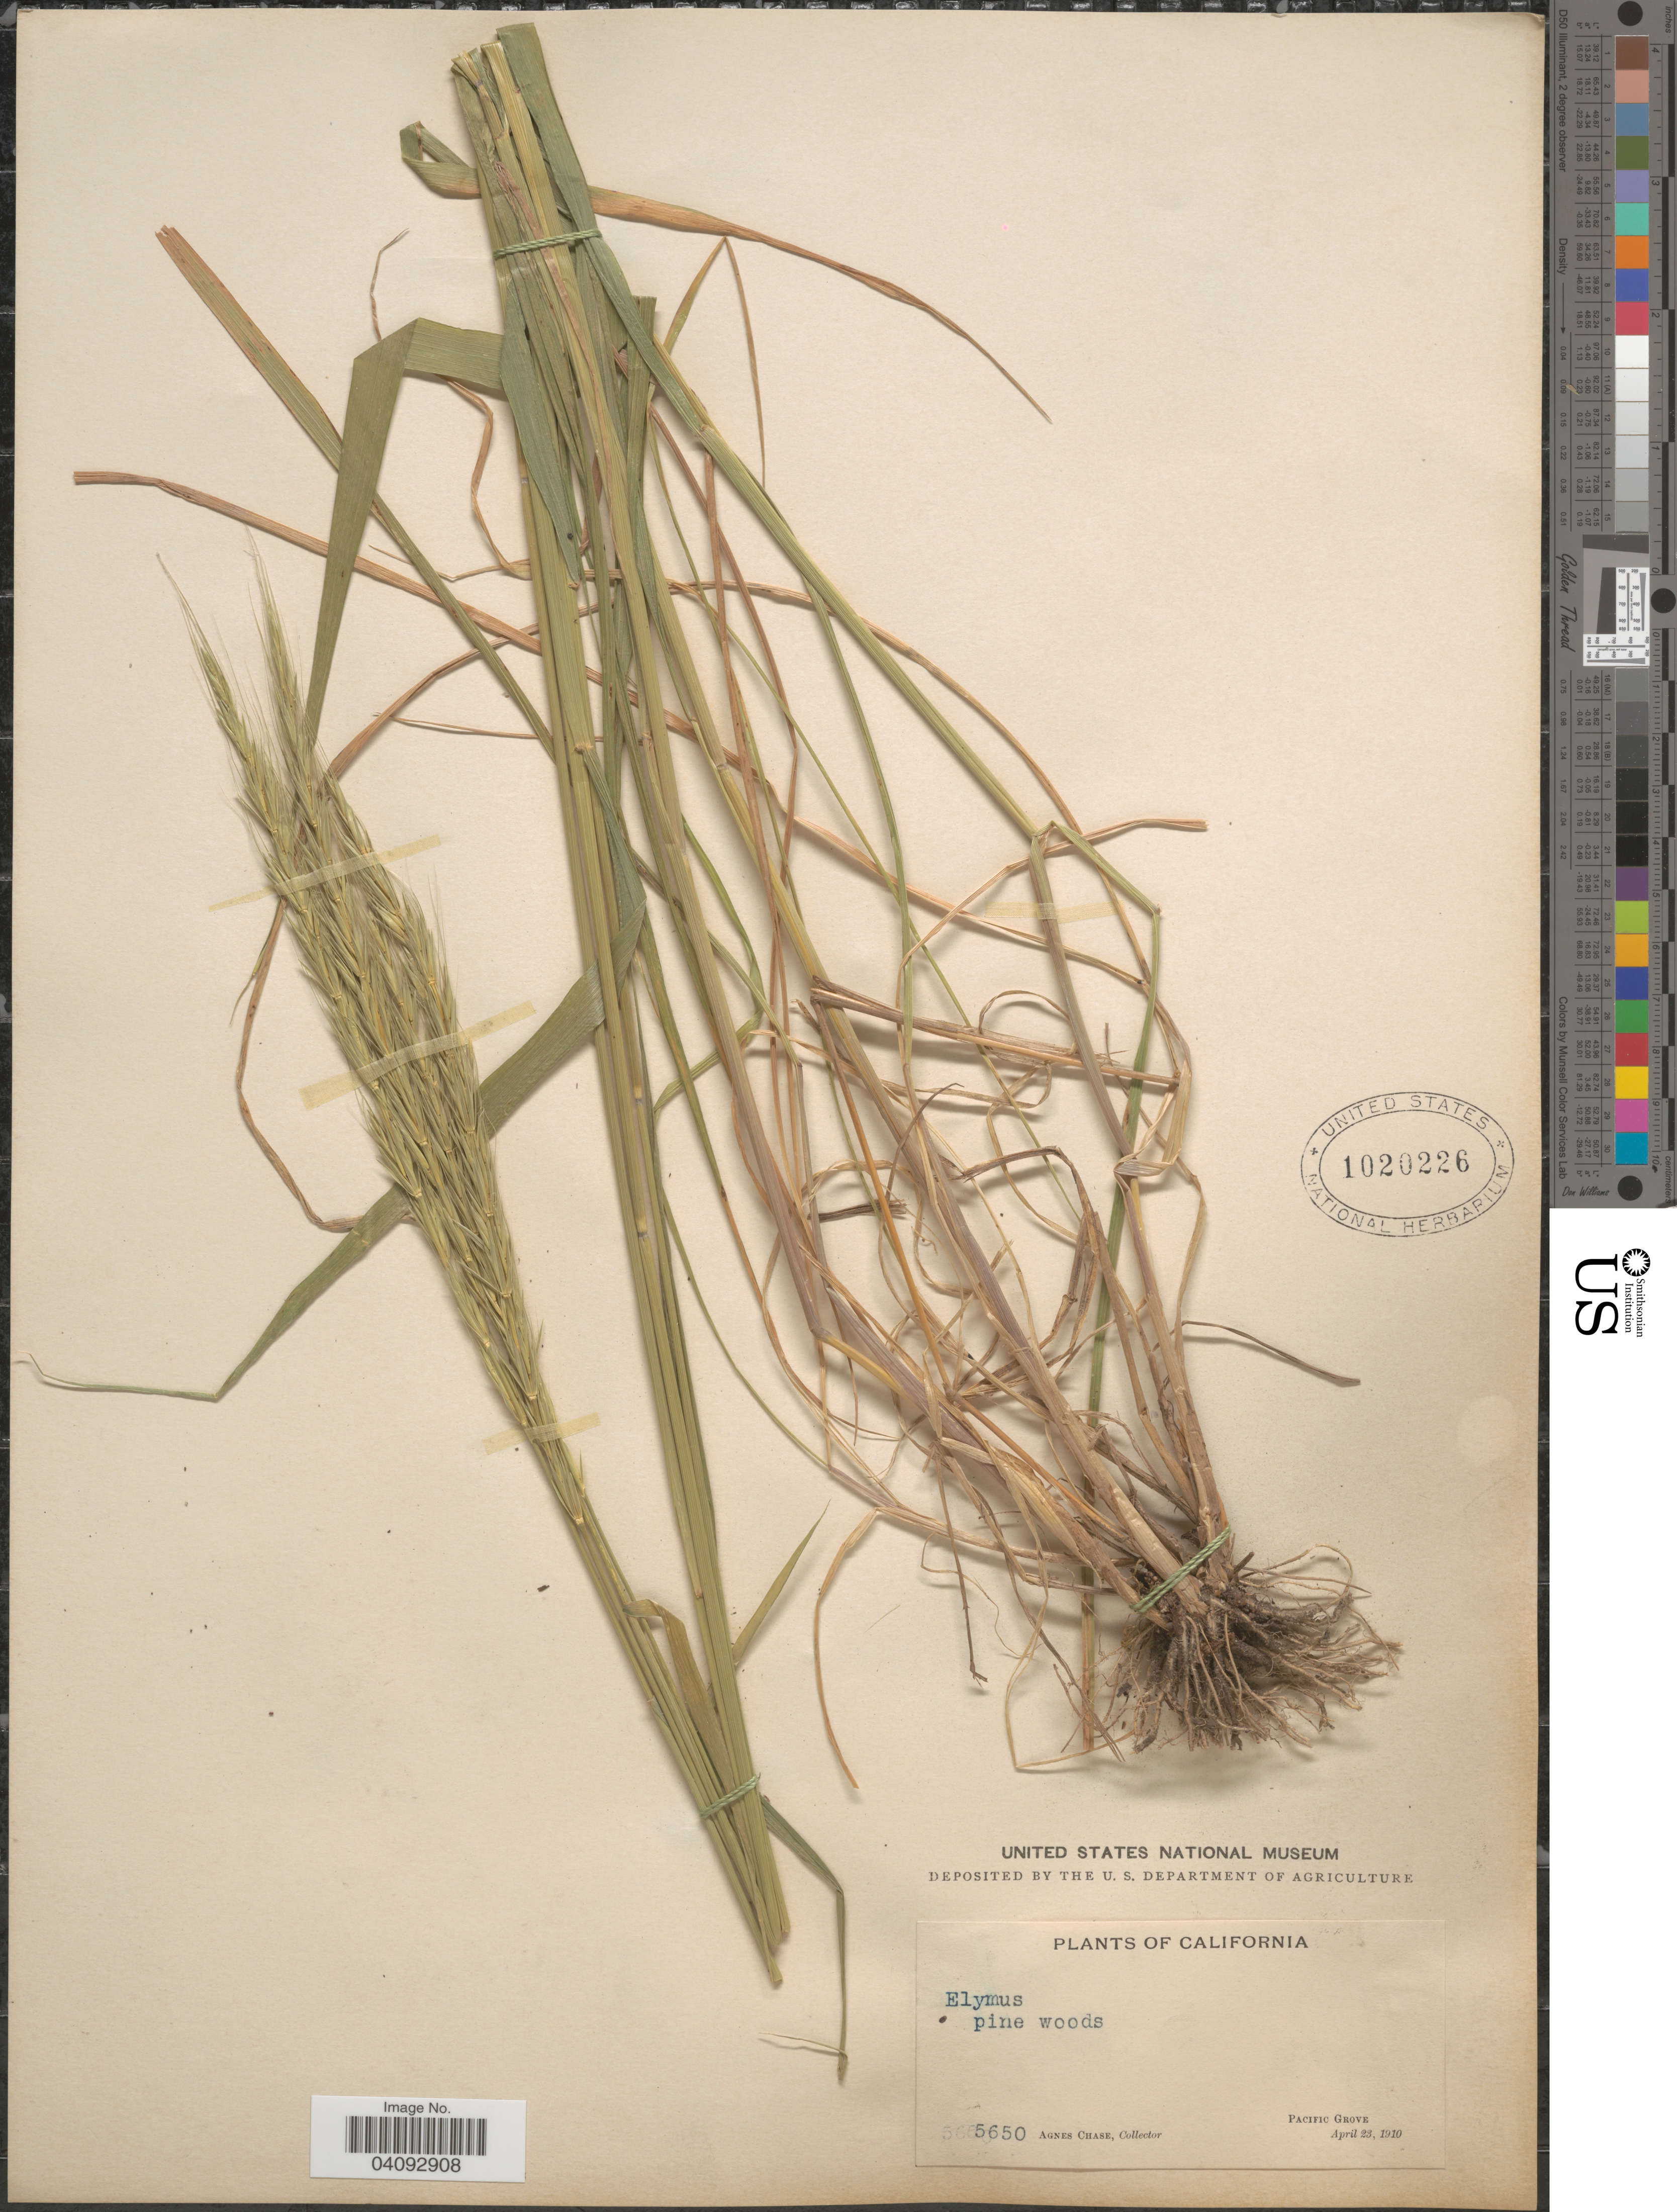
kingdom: Plantae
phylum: Tracheophyta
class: Liliopsida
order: Poales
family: Poaceae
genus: Elymus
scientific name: Elymus glaucus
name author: Buckley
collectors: A. Chase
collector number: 5650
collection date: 1910-04-23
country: United States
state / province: California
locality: Pacific Grove.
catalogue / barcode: US 1020226